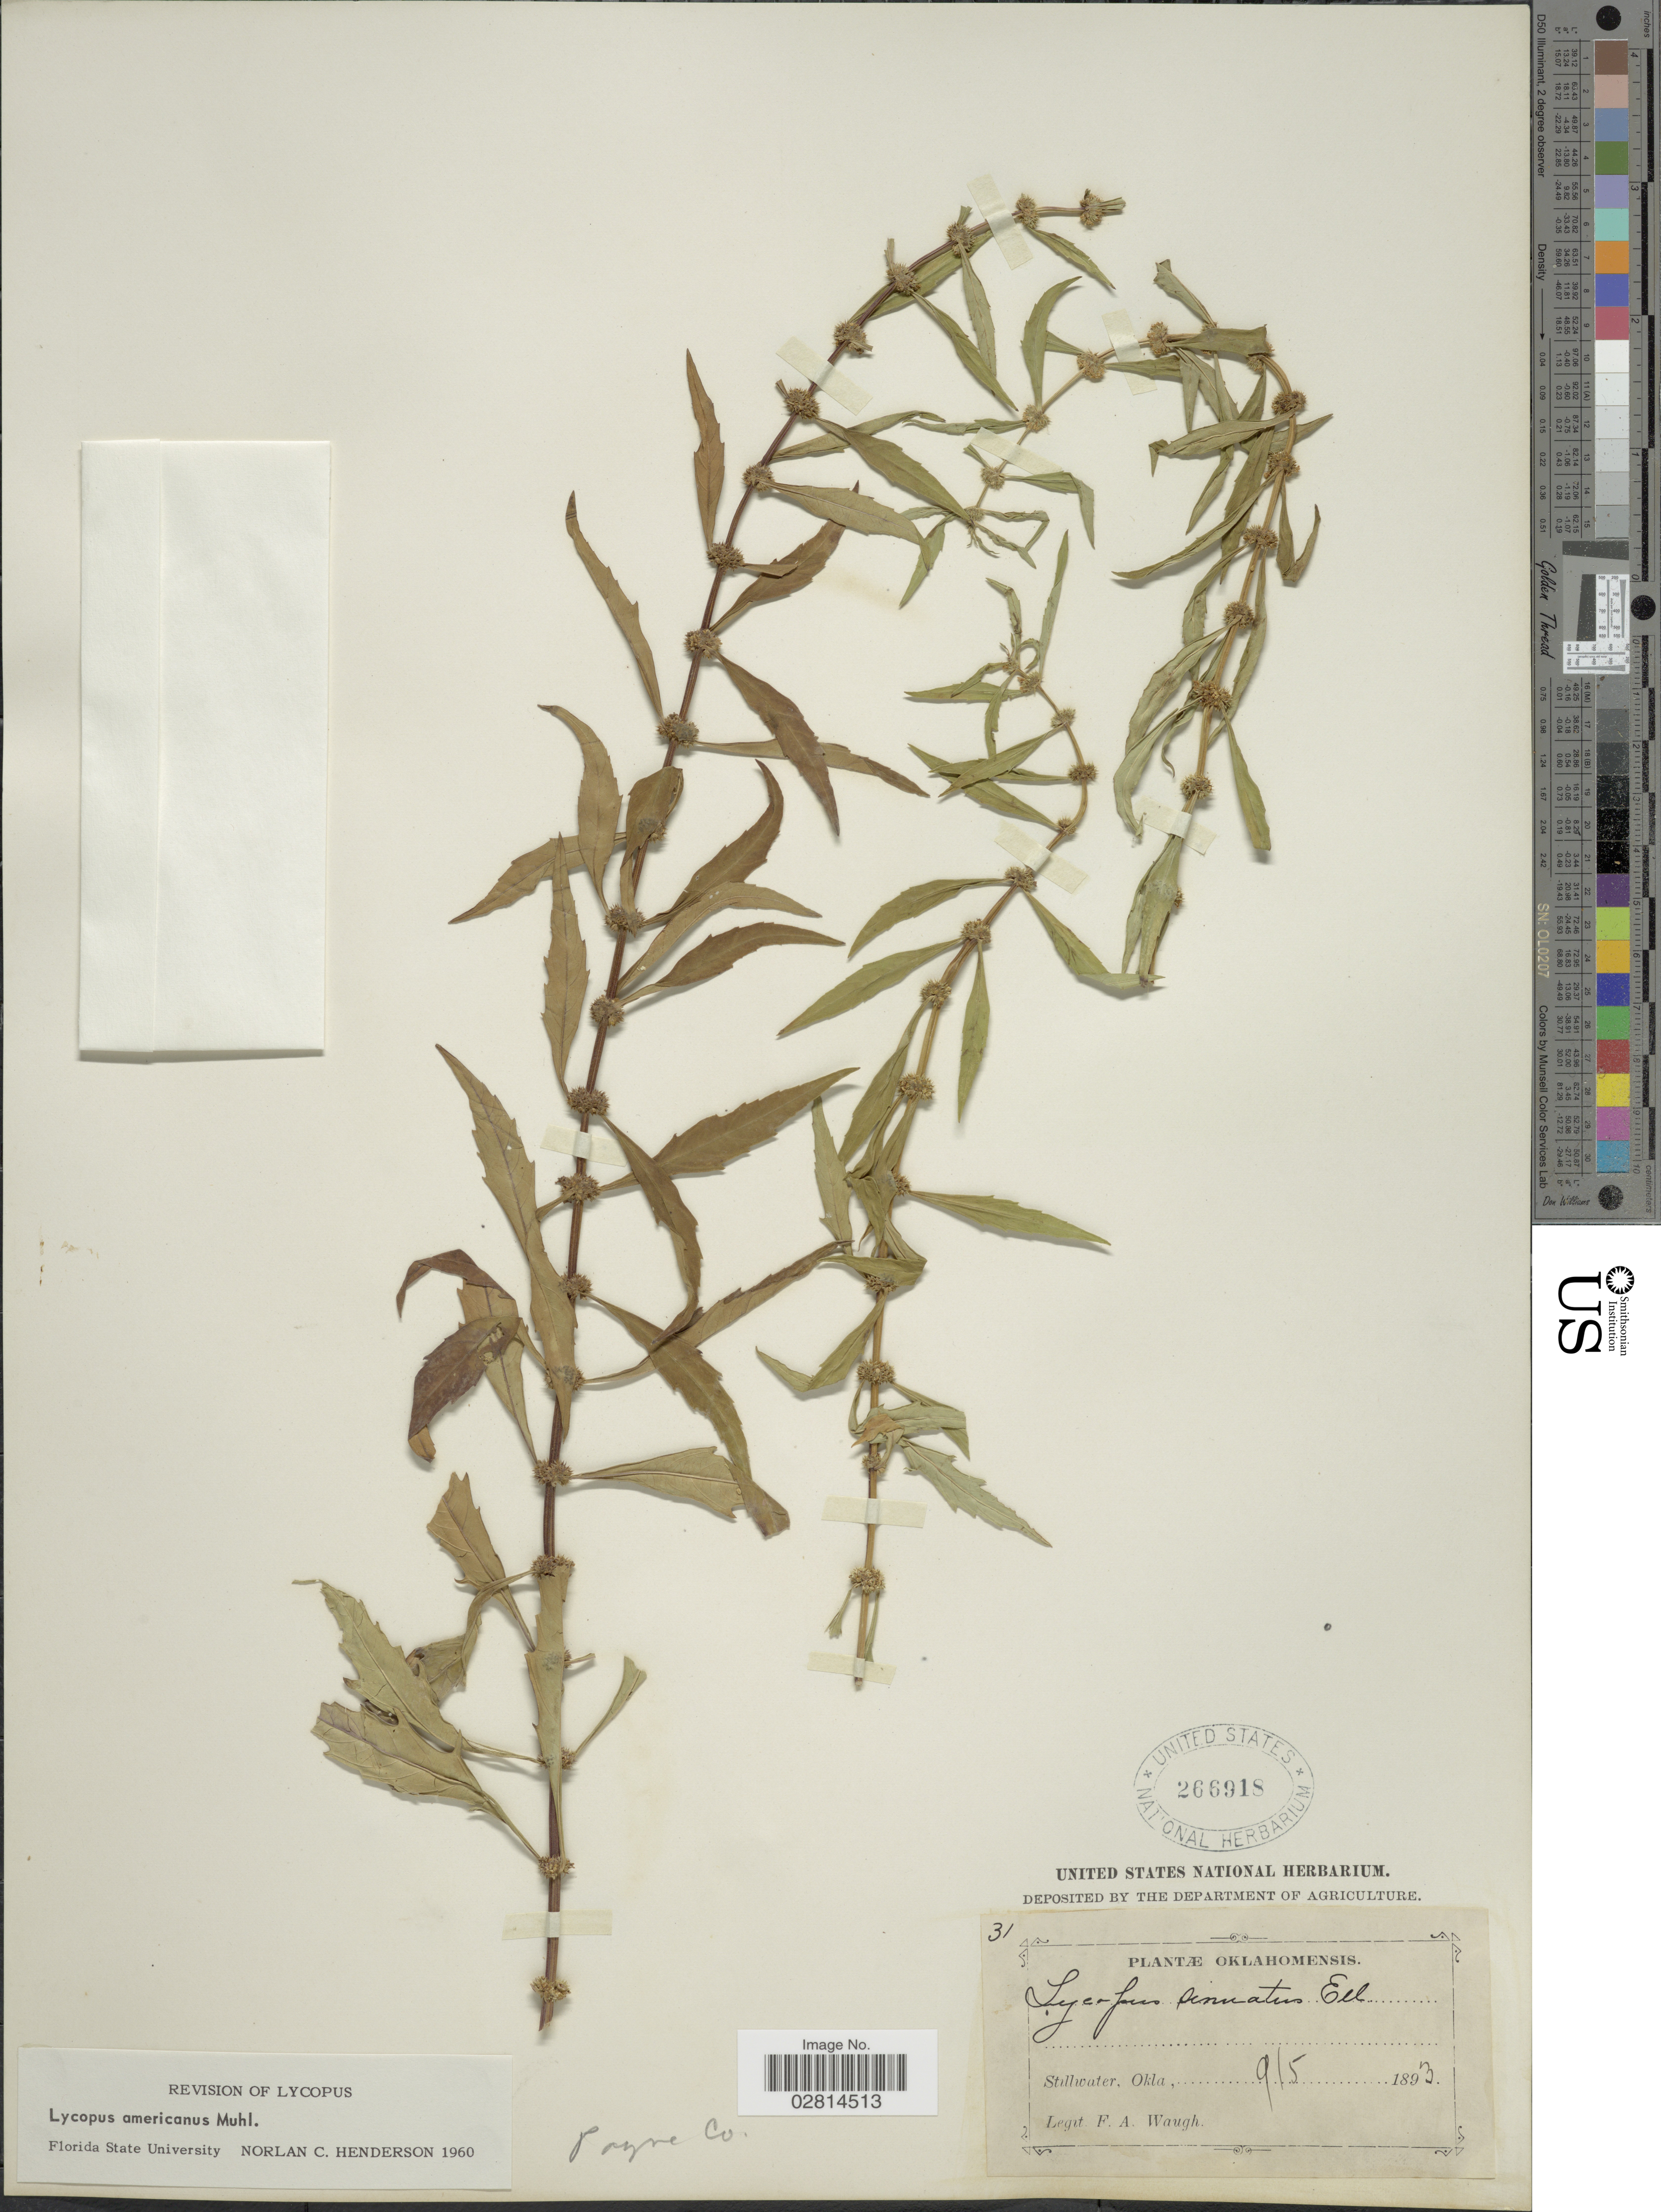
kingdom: Plantae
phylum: Tracheophyta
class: Magnoliopsida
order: Lamiales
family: Lamiaceae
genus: Lycopus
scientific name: Lycopus americanus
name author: Muhl. ex W.P.C. Barton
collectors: F. Waugh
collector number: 31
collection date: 1893-09-05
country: United States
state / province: Oklahoma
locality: Stillwater.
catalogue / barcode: US 266918